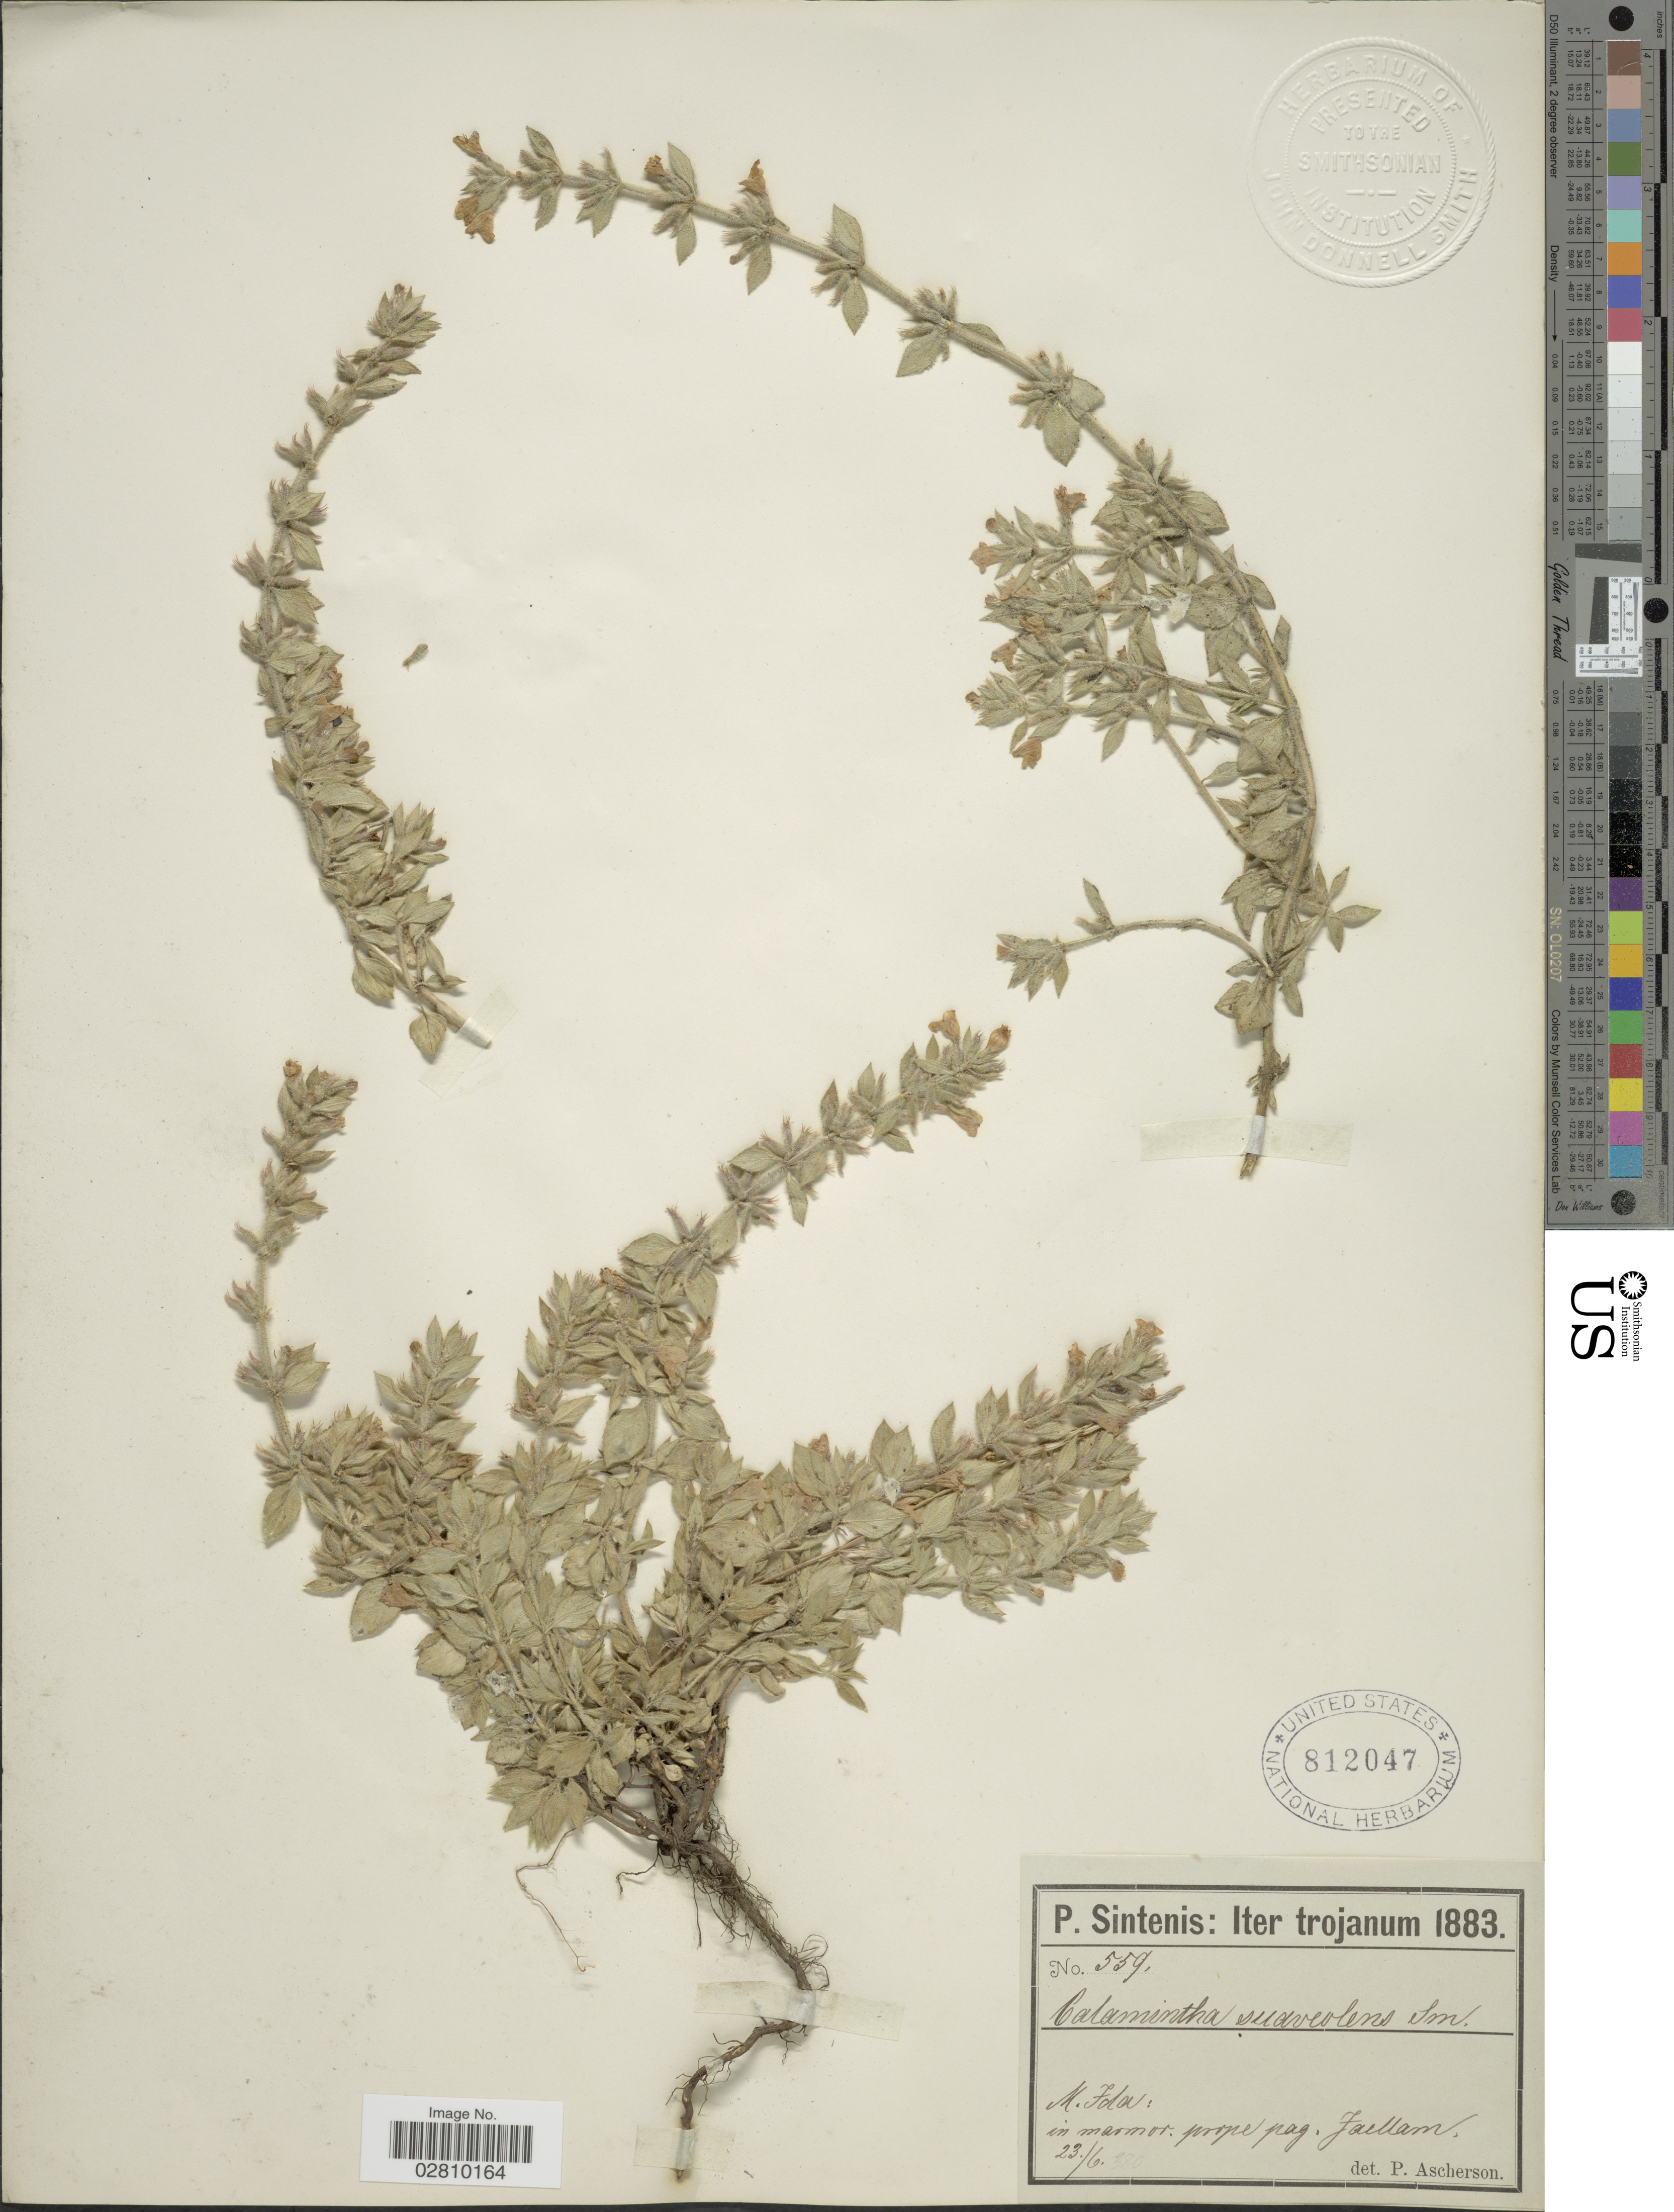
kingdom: Plantae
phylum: Tracheophyta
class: Magnoliopsida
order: Lamiales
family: Lamiaceae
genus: Calamintha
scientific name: Calamintha suaveolens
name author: (Sm.) Boiss.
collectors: P. Sintenis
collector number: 559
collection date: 1883-06-23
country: Turkey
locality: Iter trojanum. M. Fda: in marmor. prope pag. Jaellam.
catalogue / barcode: US 812047